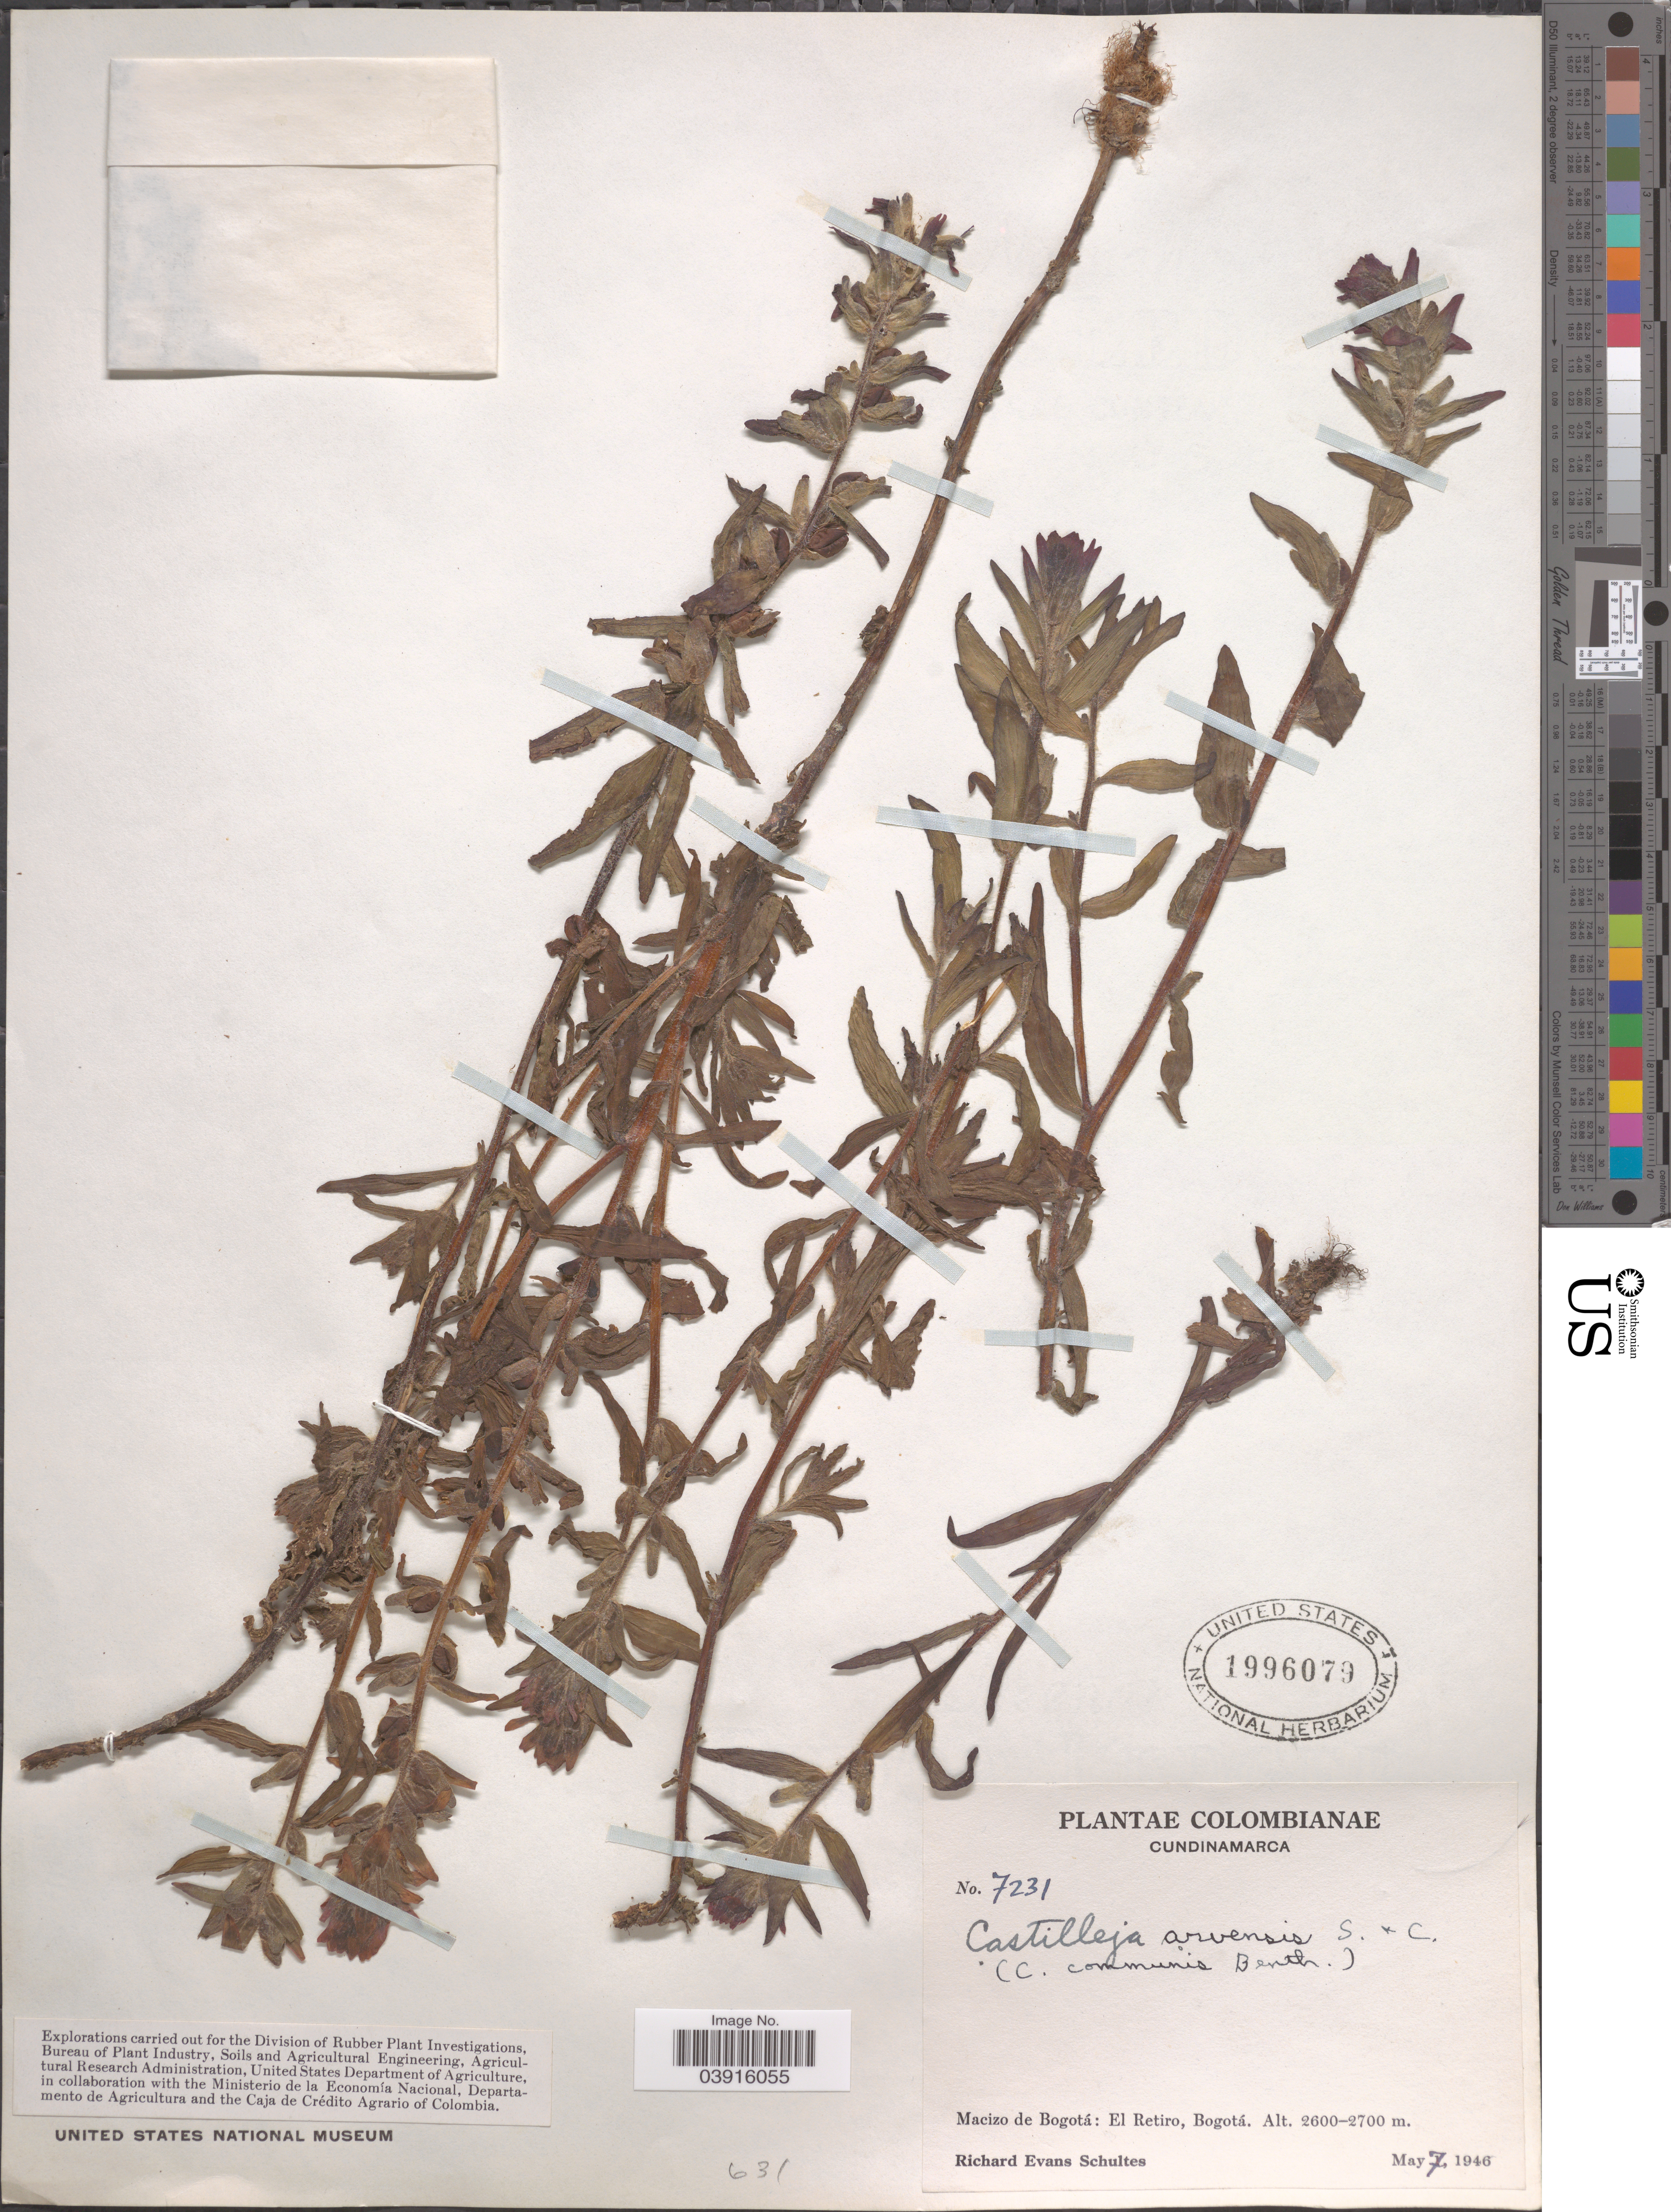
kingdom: Plantae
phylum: Tracheophyta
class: Magnoliopsida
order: Lamiales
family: Orobanchaceae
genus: Castilleja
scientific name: Castilleja arvensis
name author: Schltdl. & Cham.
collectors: R. E. Schultes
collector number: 7231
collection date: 1946-05-07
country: Colombia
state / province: Cundinamarca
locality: Macizo de Bogotá: El Retiro, Bogotá.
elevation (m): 2600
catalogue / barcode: US 1996079